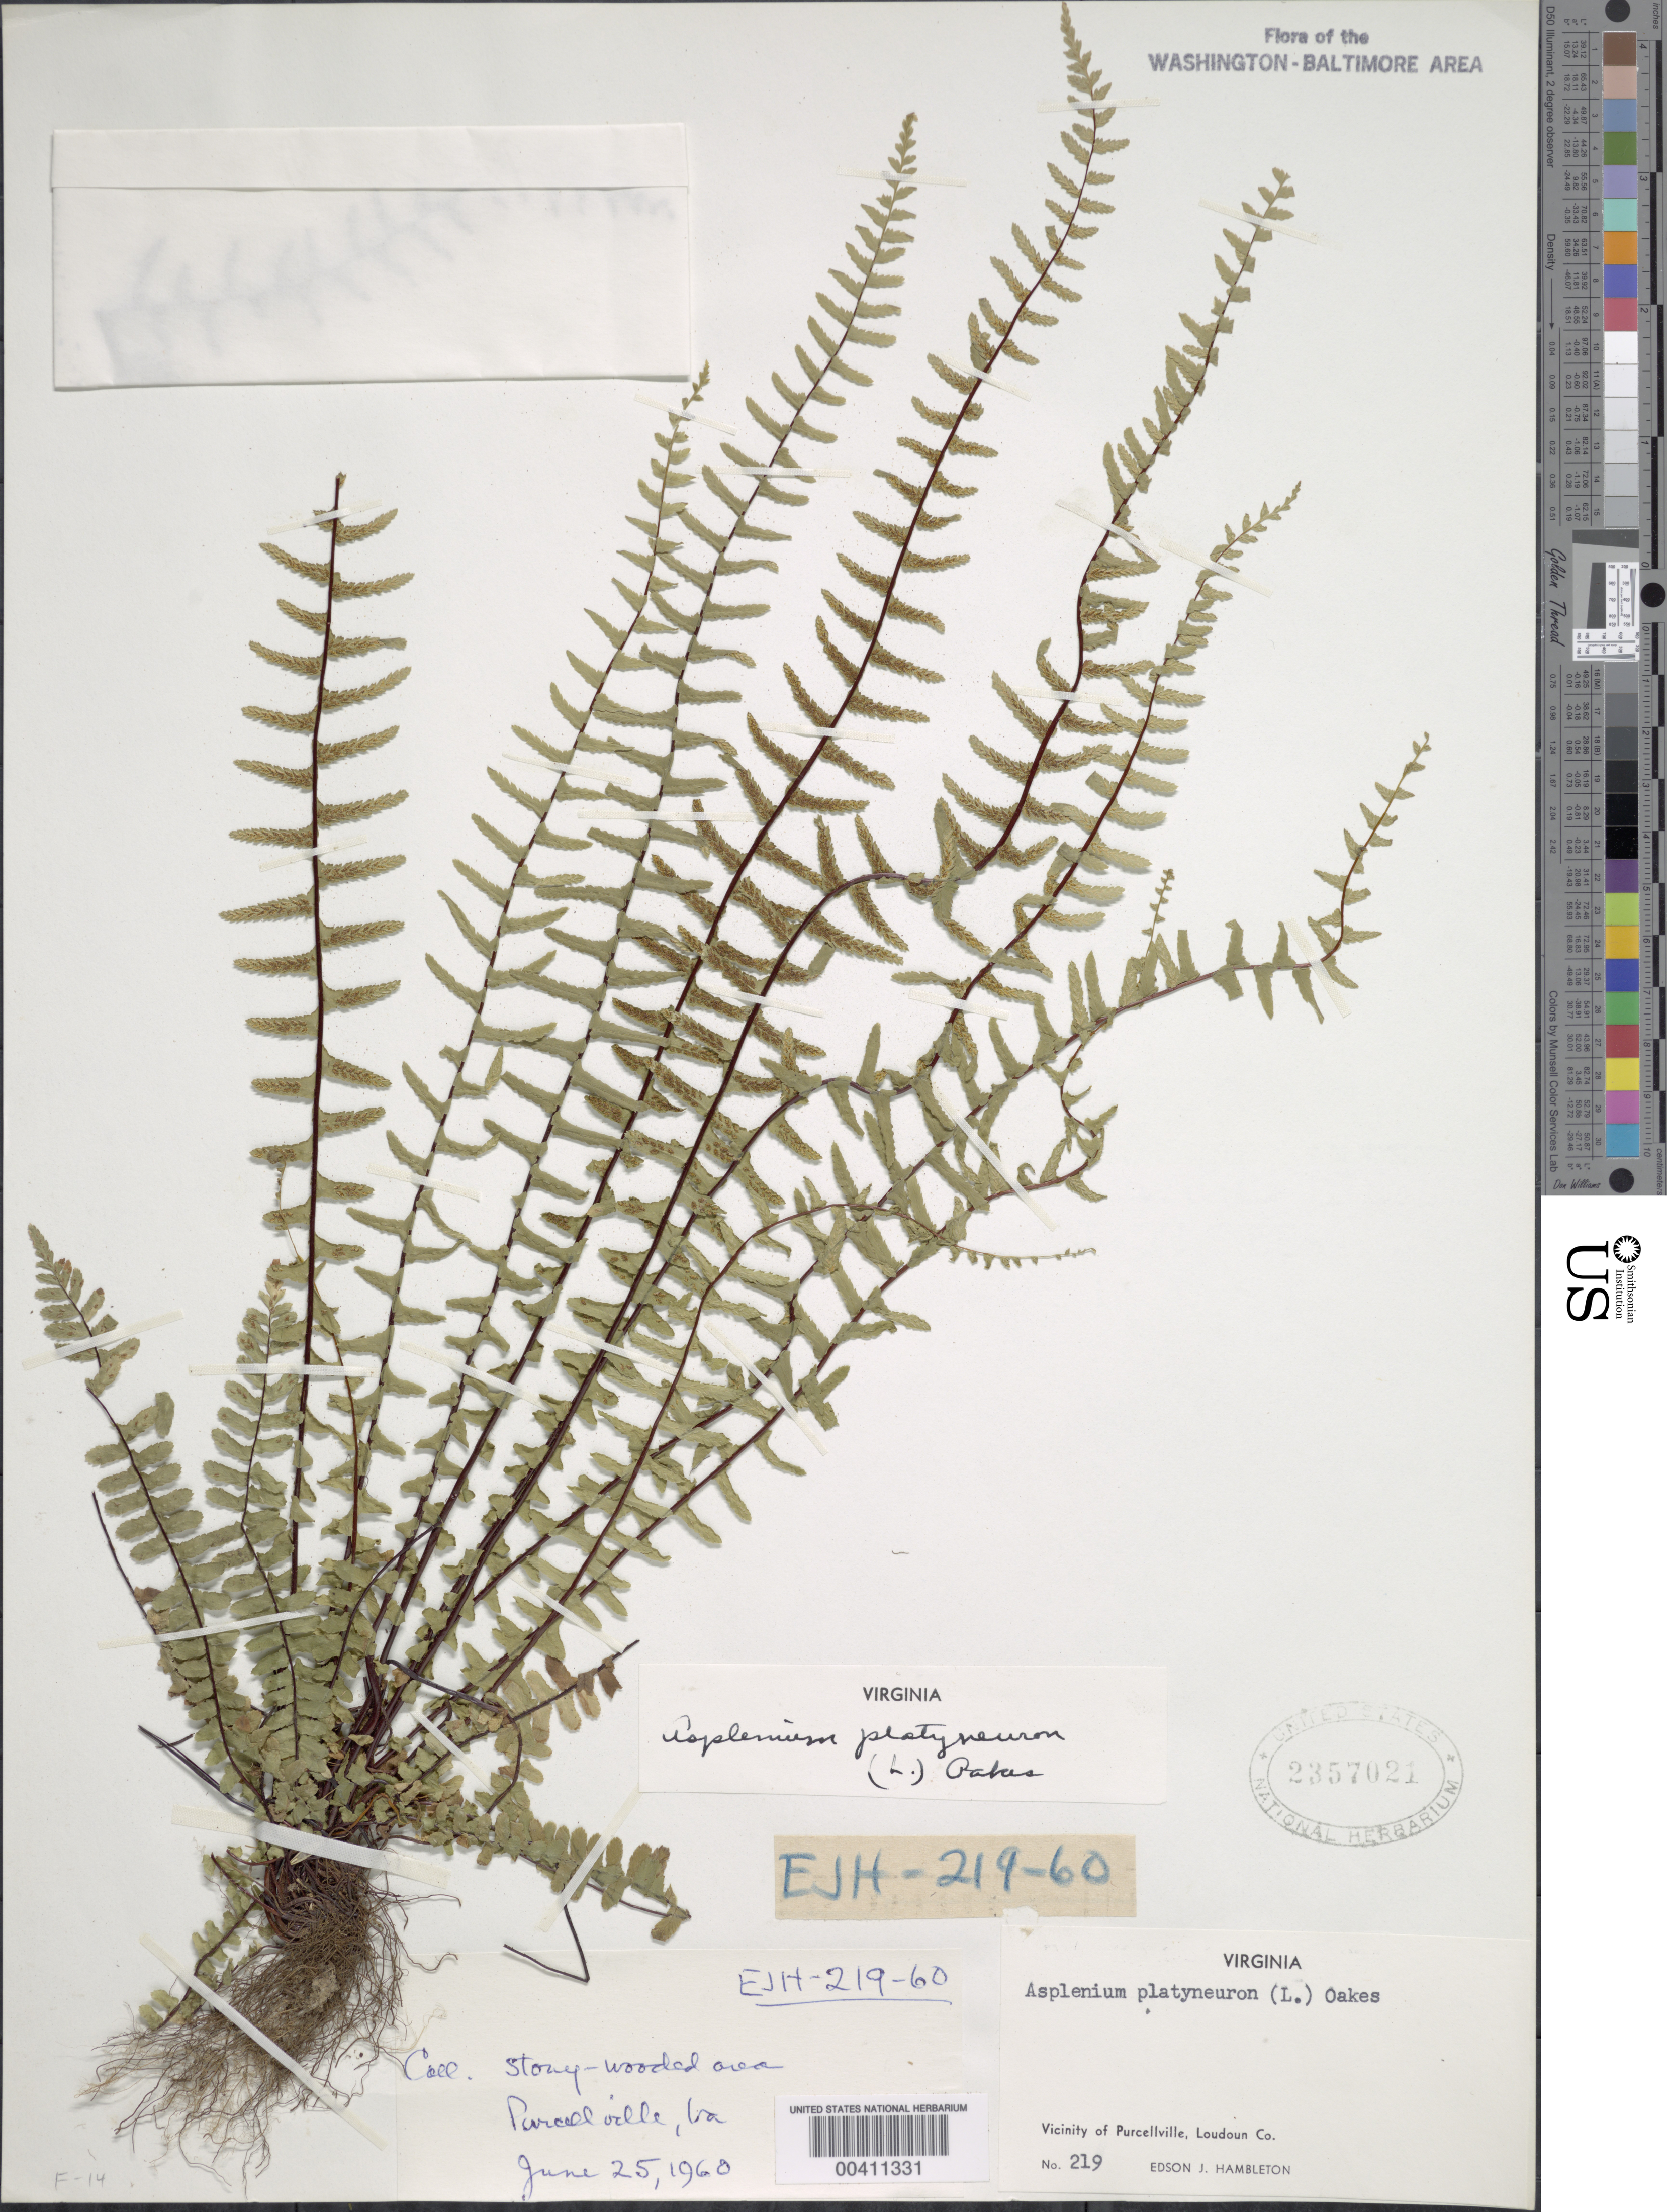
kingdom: Plantae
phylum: Tracheophyta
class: Polypodiopsida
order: Polypodiales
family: Aspleniaceae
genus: Asplenium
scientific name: Asplenium platyneuron var. serratum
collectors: E. Hambleton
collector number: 219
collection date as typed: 25 Jun 1960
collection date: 1960-06-25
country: United States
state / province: Virginia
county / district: Loudoun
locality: Purcellville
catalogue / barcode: US 2357021